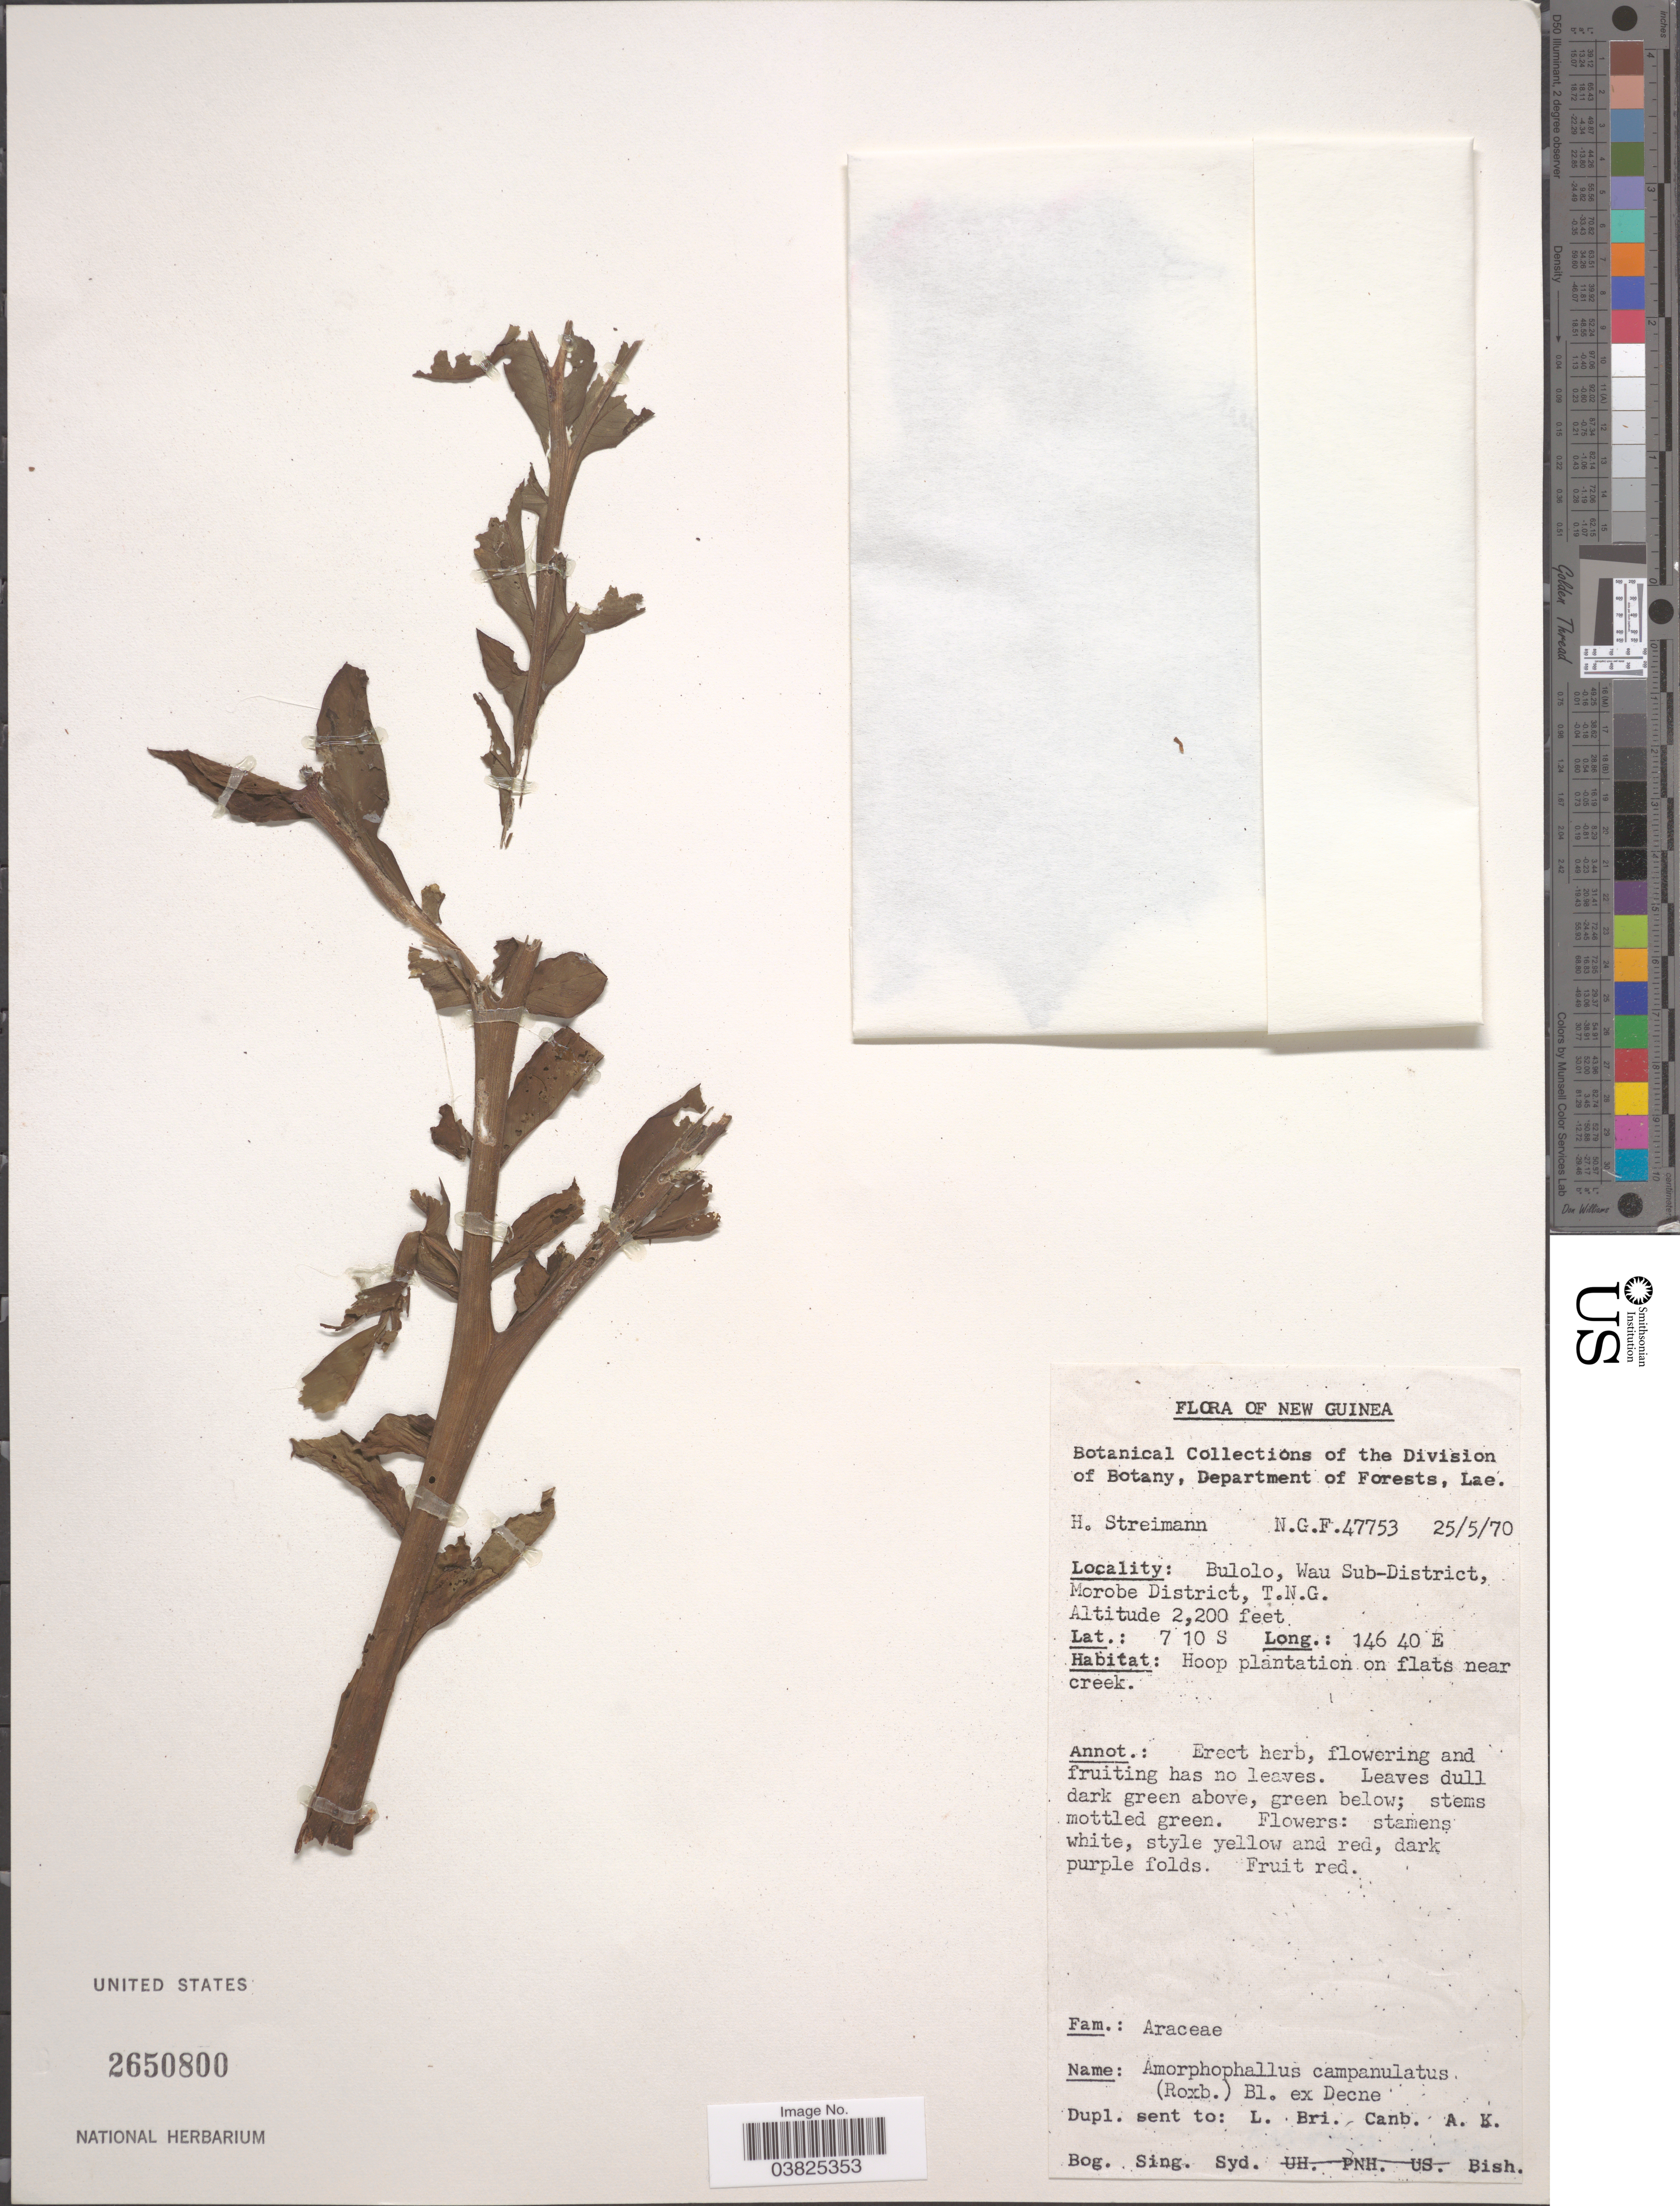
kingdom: Plantae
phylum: Tracheophyta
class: Liliopsida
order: Alismatales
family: Araceae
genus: Amorphophallus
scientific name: Amorphophallus campanulatus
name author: Blume ex Decne.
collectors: H. Streimann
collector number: NGF 47753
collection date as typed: Transcribed d/m/y: 25/5/70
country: Papua New Guinea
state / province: Morobe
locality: New Guinea. Bulolo, Wau Sub-District, Morobe District, T.N.G.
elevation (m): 671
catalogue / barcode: US 2650800